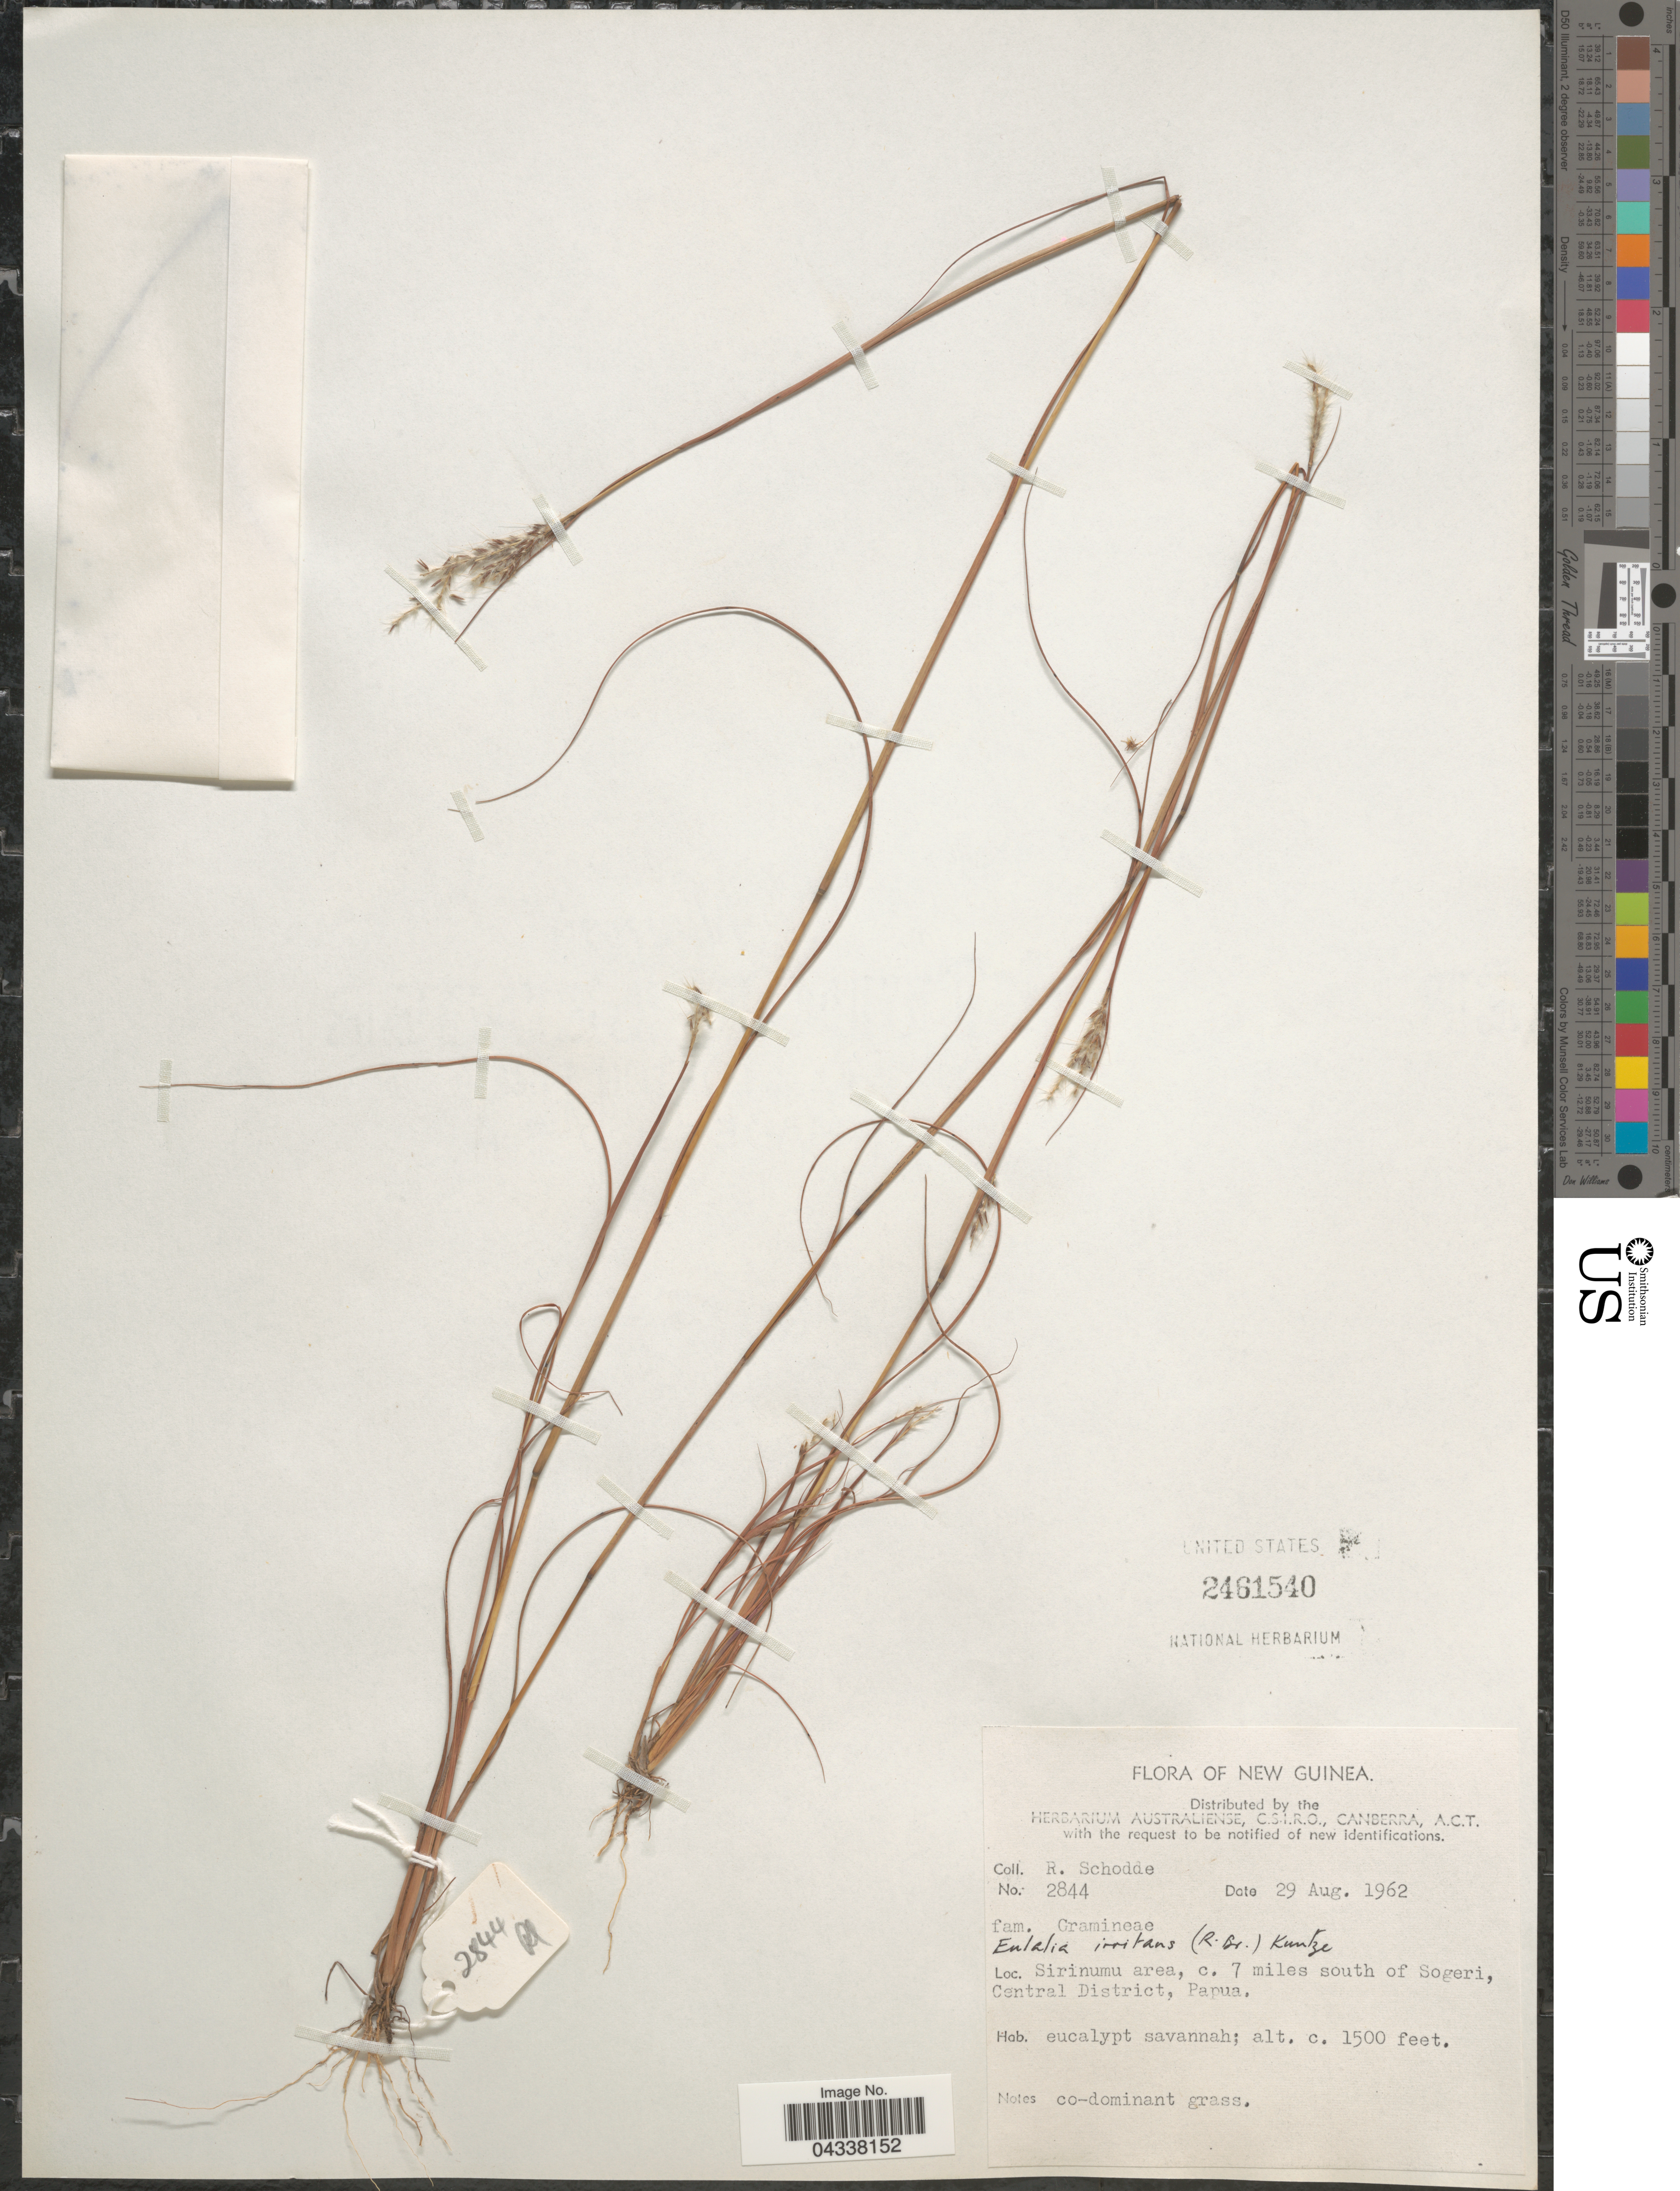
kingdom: Plantae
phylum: Tracheophyta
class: Liliopsida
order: Poales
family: Poaceae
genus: Pseudopogonatherum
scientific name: Pseudopogonatherum irritans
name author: (R. Br.) A. Camus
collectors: R. Schodde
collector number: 2844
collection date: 1962-08-29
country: Papua New Guinea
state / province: Central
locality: New Guinea. Sirinumu area, c. 7 miles south of Sogeri, Central District, Papua.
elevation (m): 457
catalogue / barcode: US 2461540